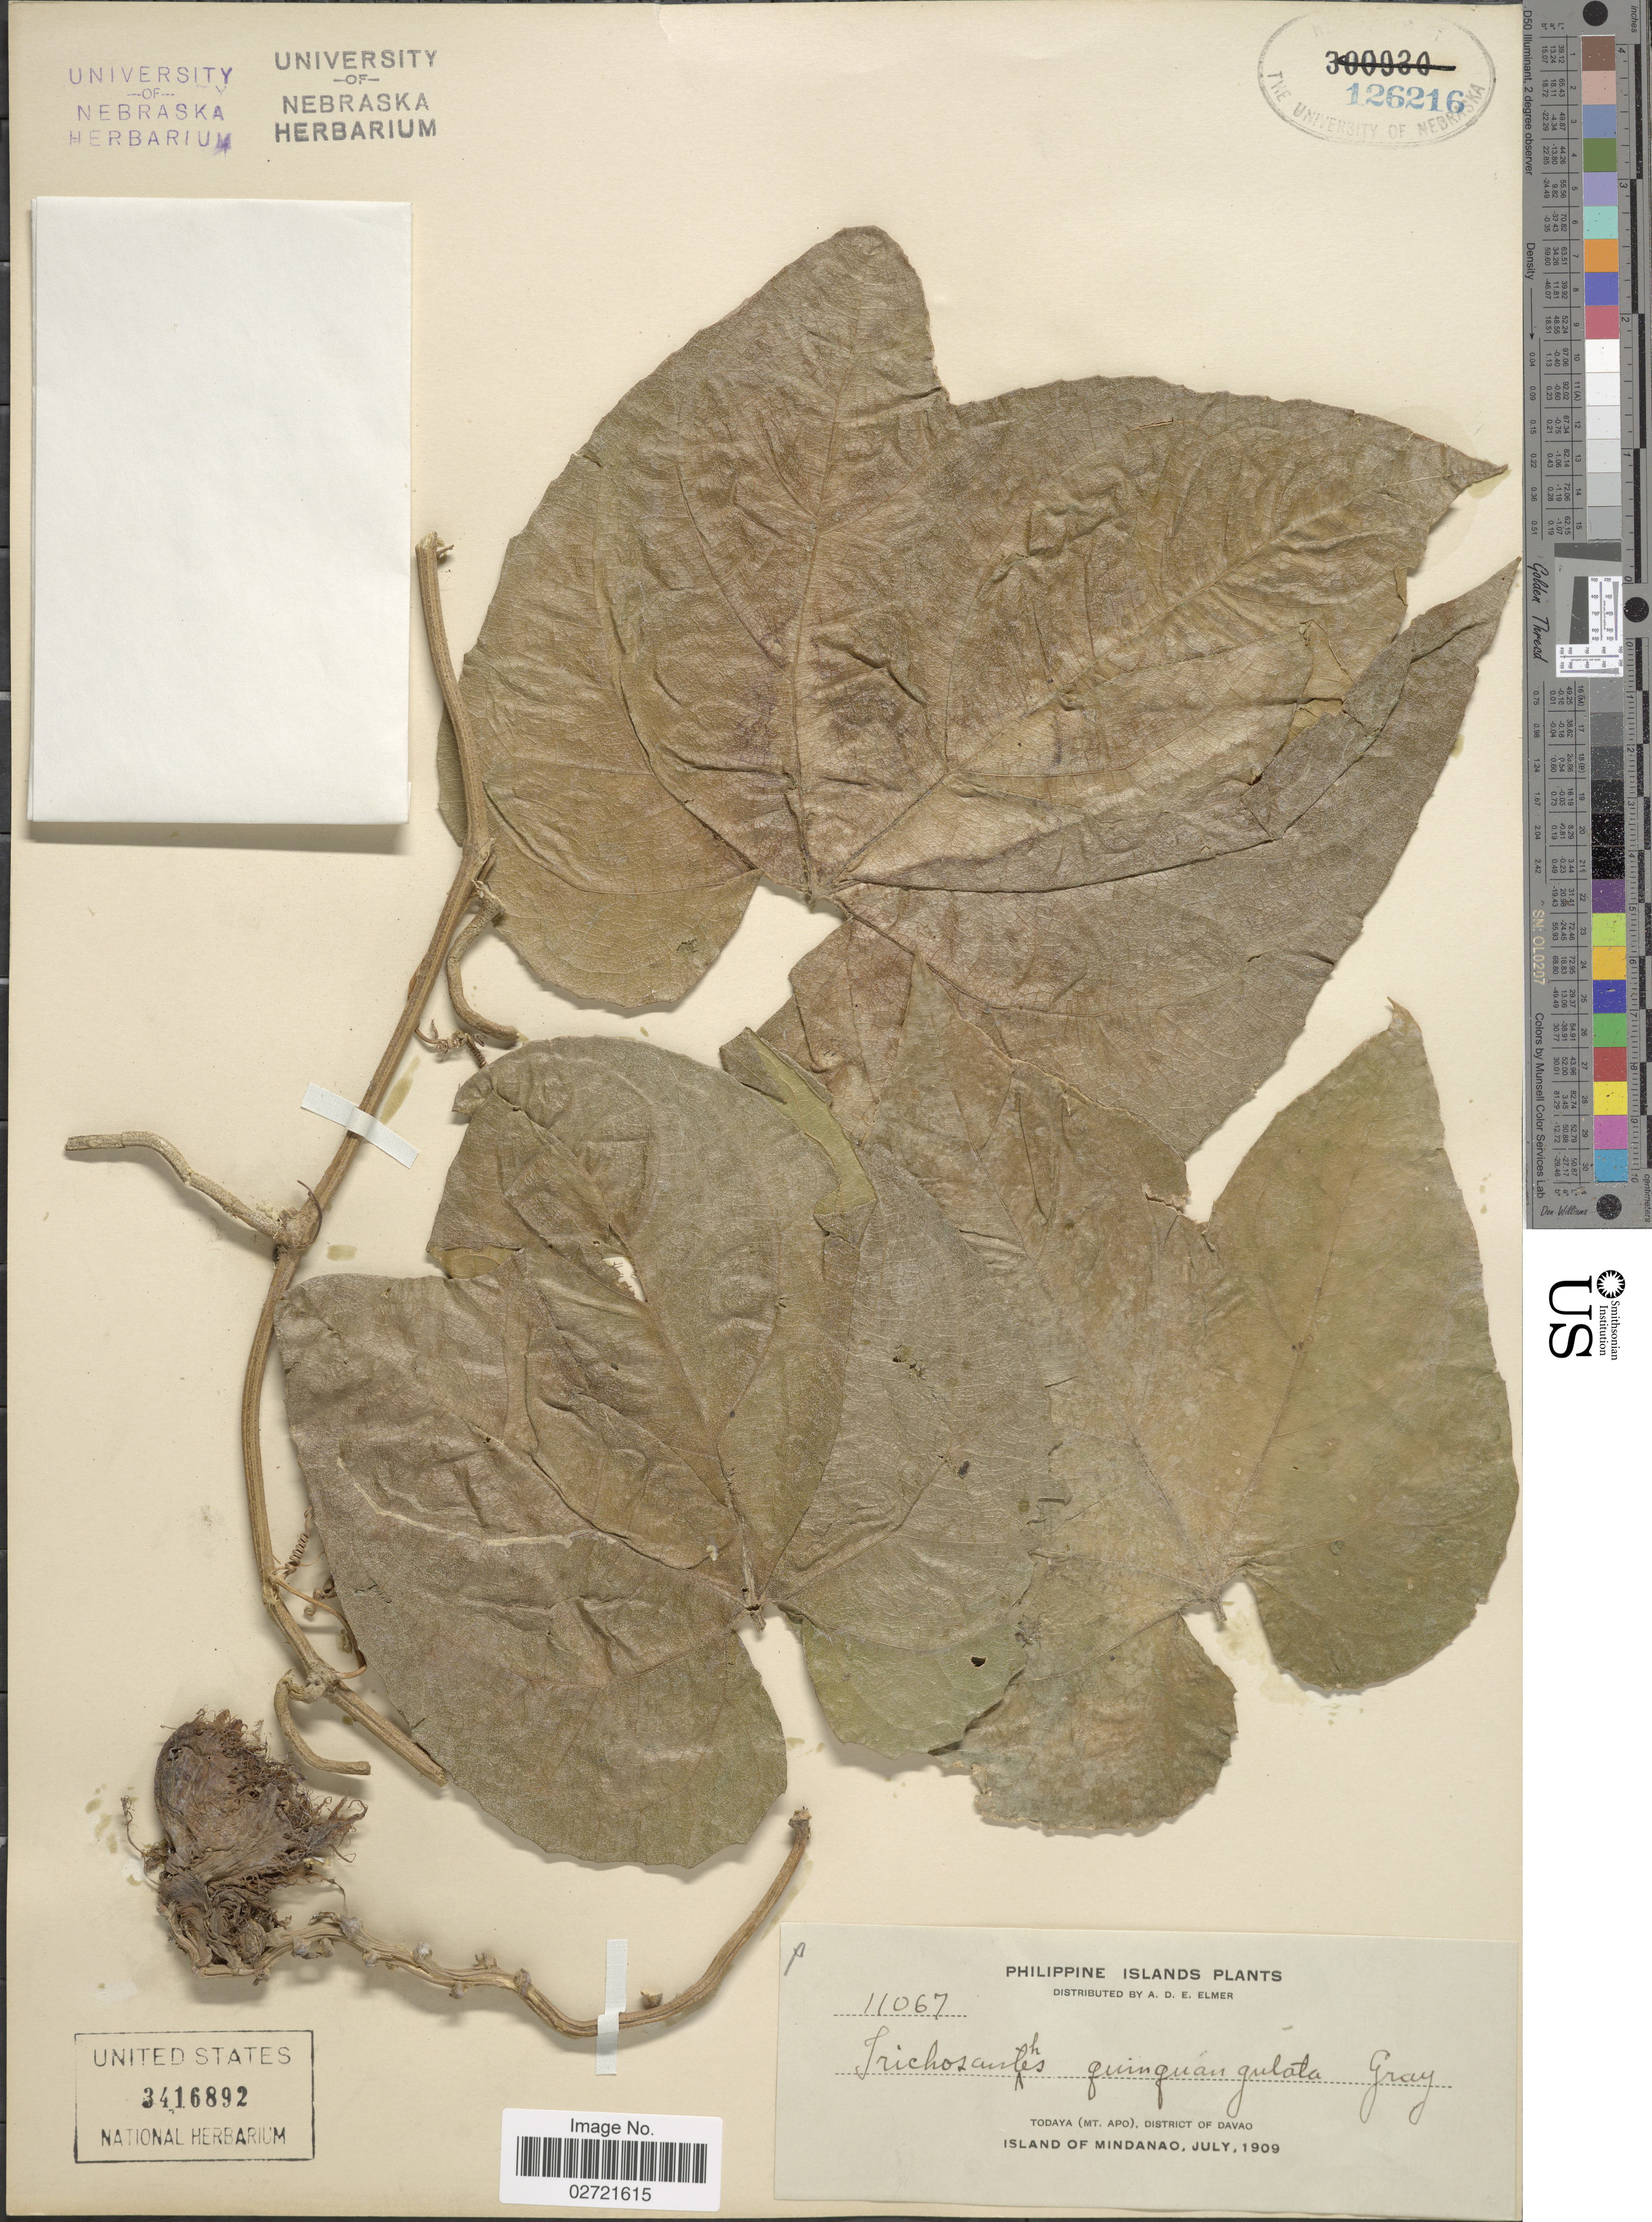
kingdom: Plantae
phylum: Tracheophyta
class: Magnoliopsida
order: Cucurbitales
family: Cucurbitaceae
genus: Trichosanthes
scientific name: Trichosanthes quinquangulata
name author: A. Gray in Wilkes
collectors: A. D. E. Elmer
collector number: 11067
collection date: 1909-07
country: Philippines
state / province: Davao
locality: Todaya; (Mt. Apo) District of Davao, Island of Mindanao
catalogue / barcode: US 3416892